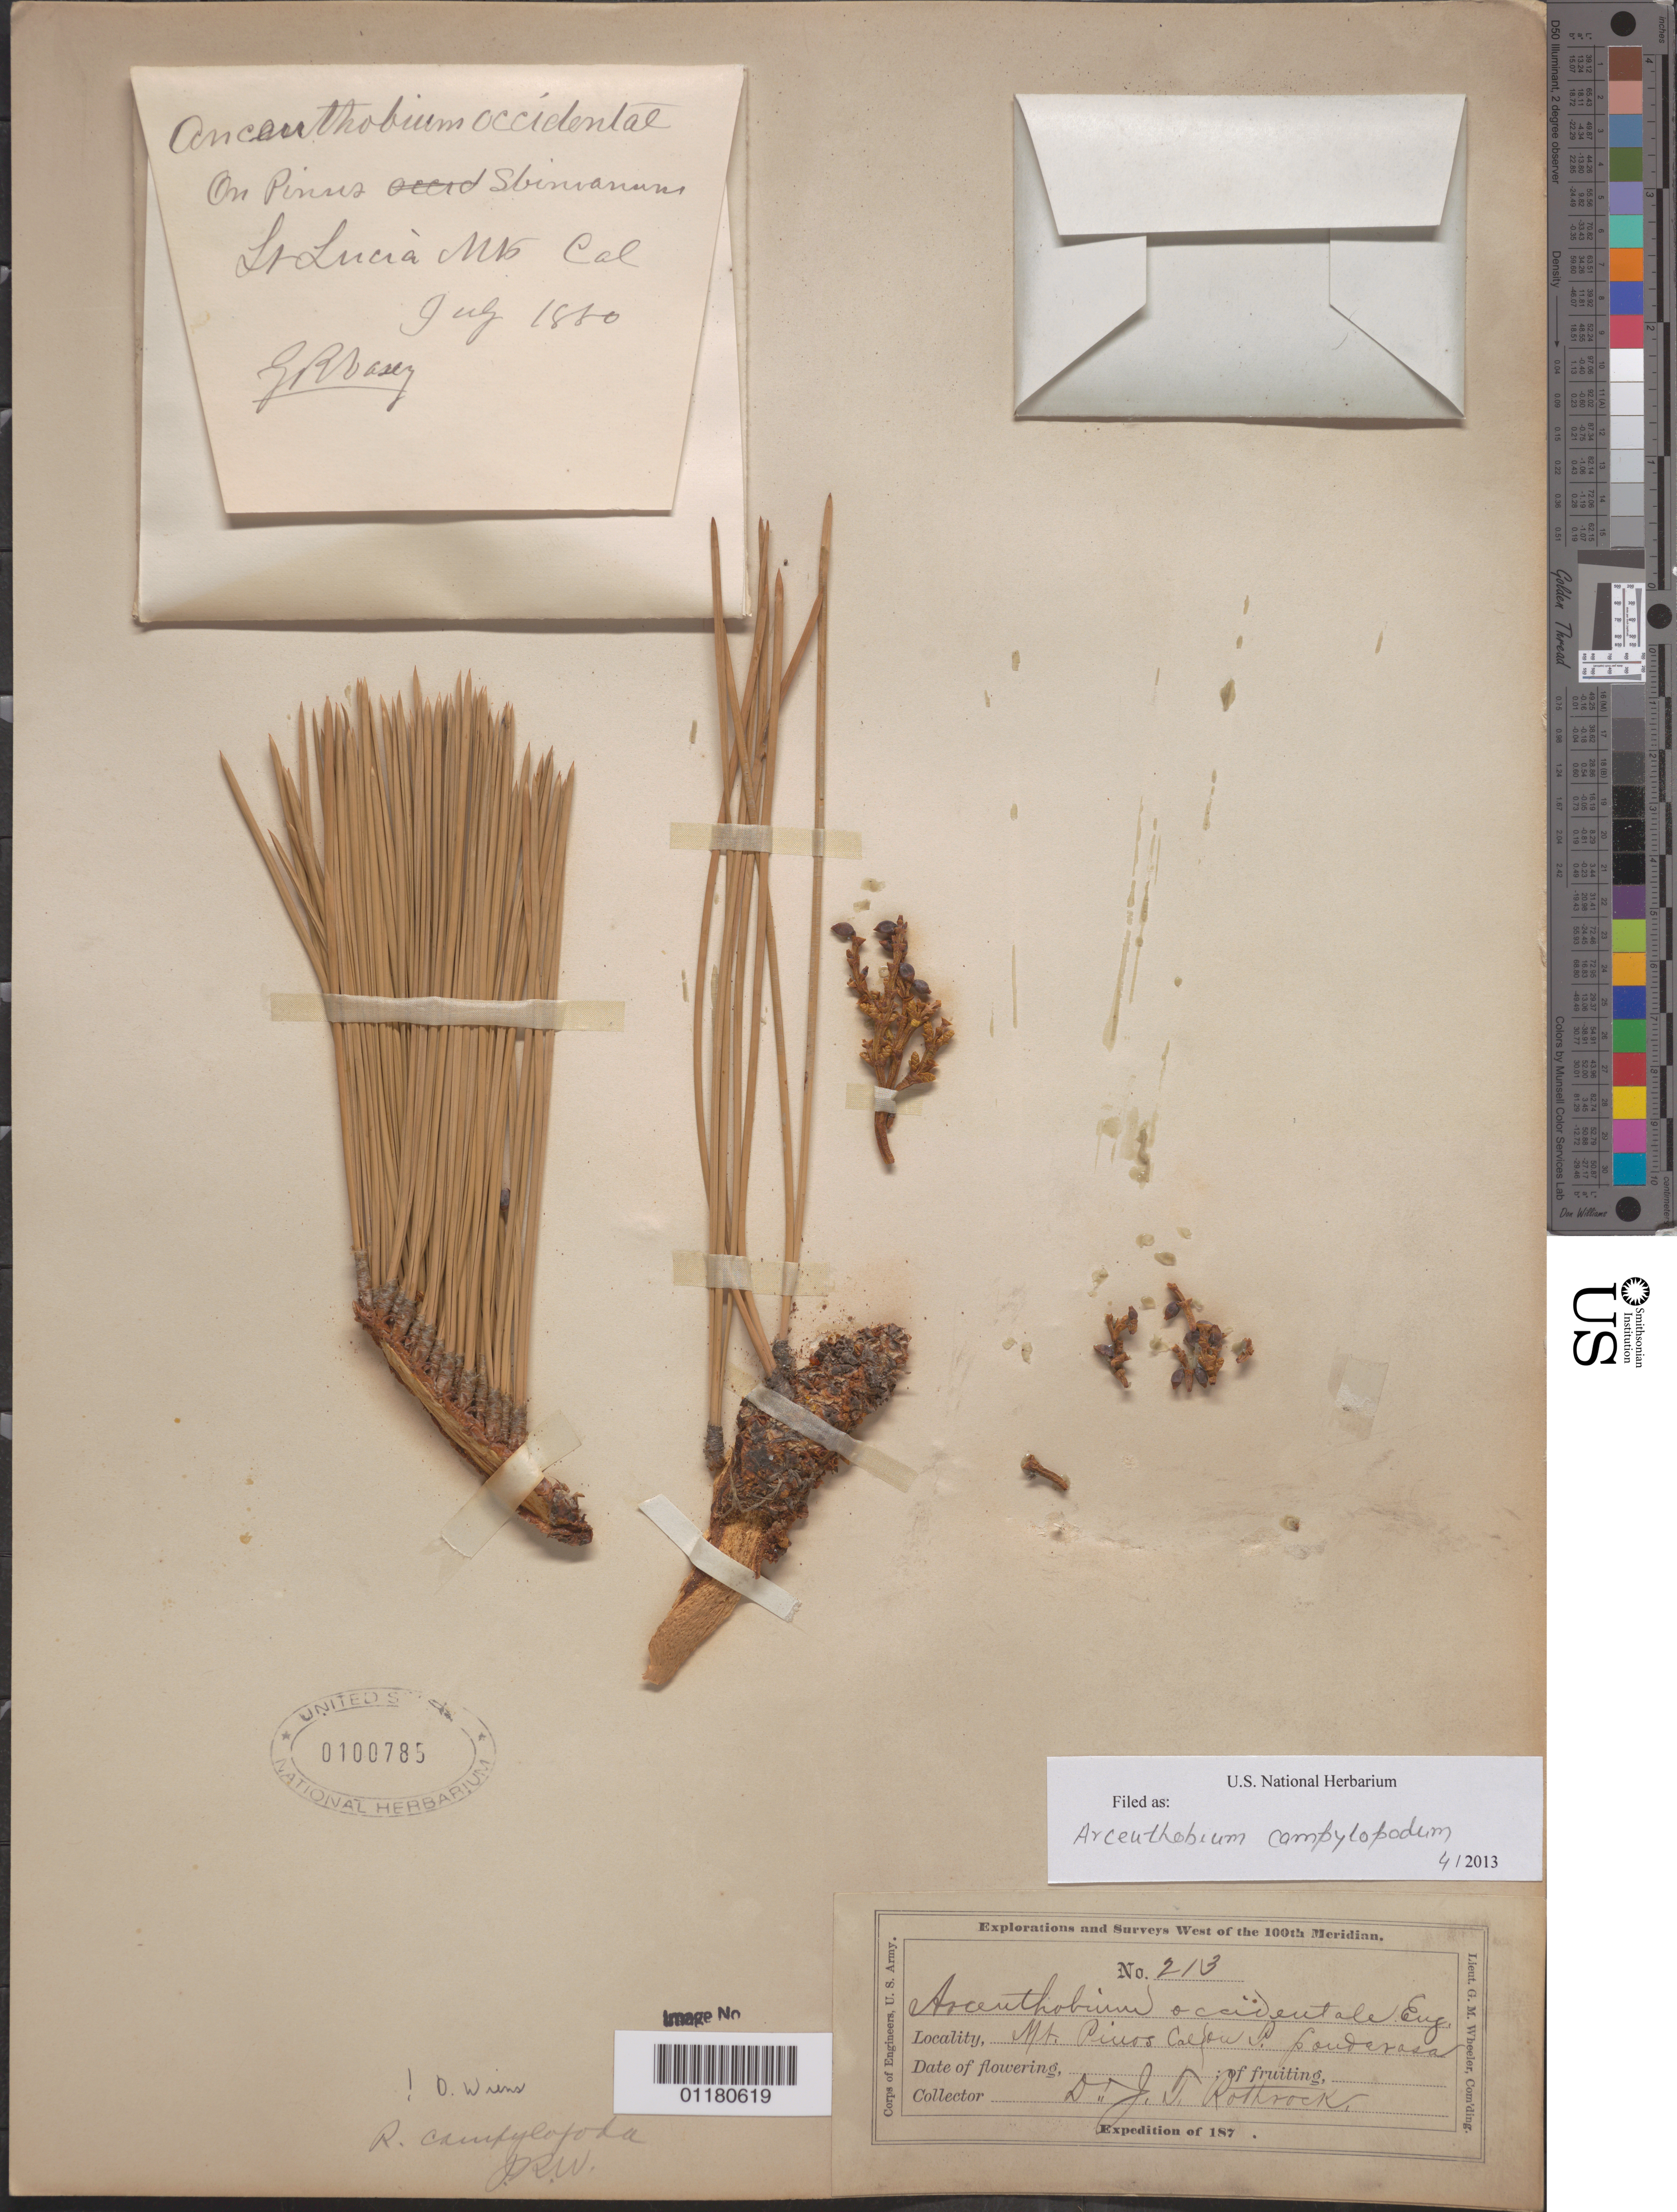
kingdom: Plantae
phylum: Tracheophyta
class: Magnoliopsida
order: Santalales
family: Viscaceae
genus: Arceuthobium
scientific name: Arceuthobium campylopodum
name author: Engelm.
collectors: J. T. Rothrock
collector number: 213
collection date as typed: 187-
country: United States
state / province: California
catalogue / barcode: US 100785